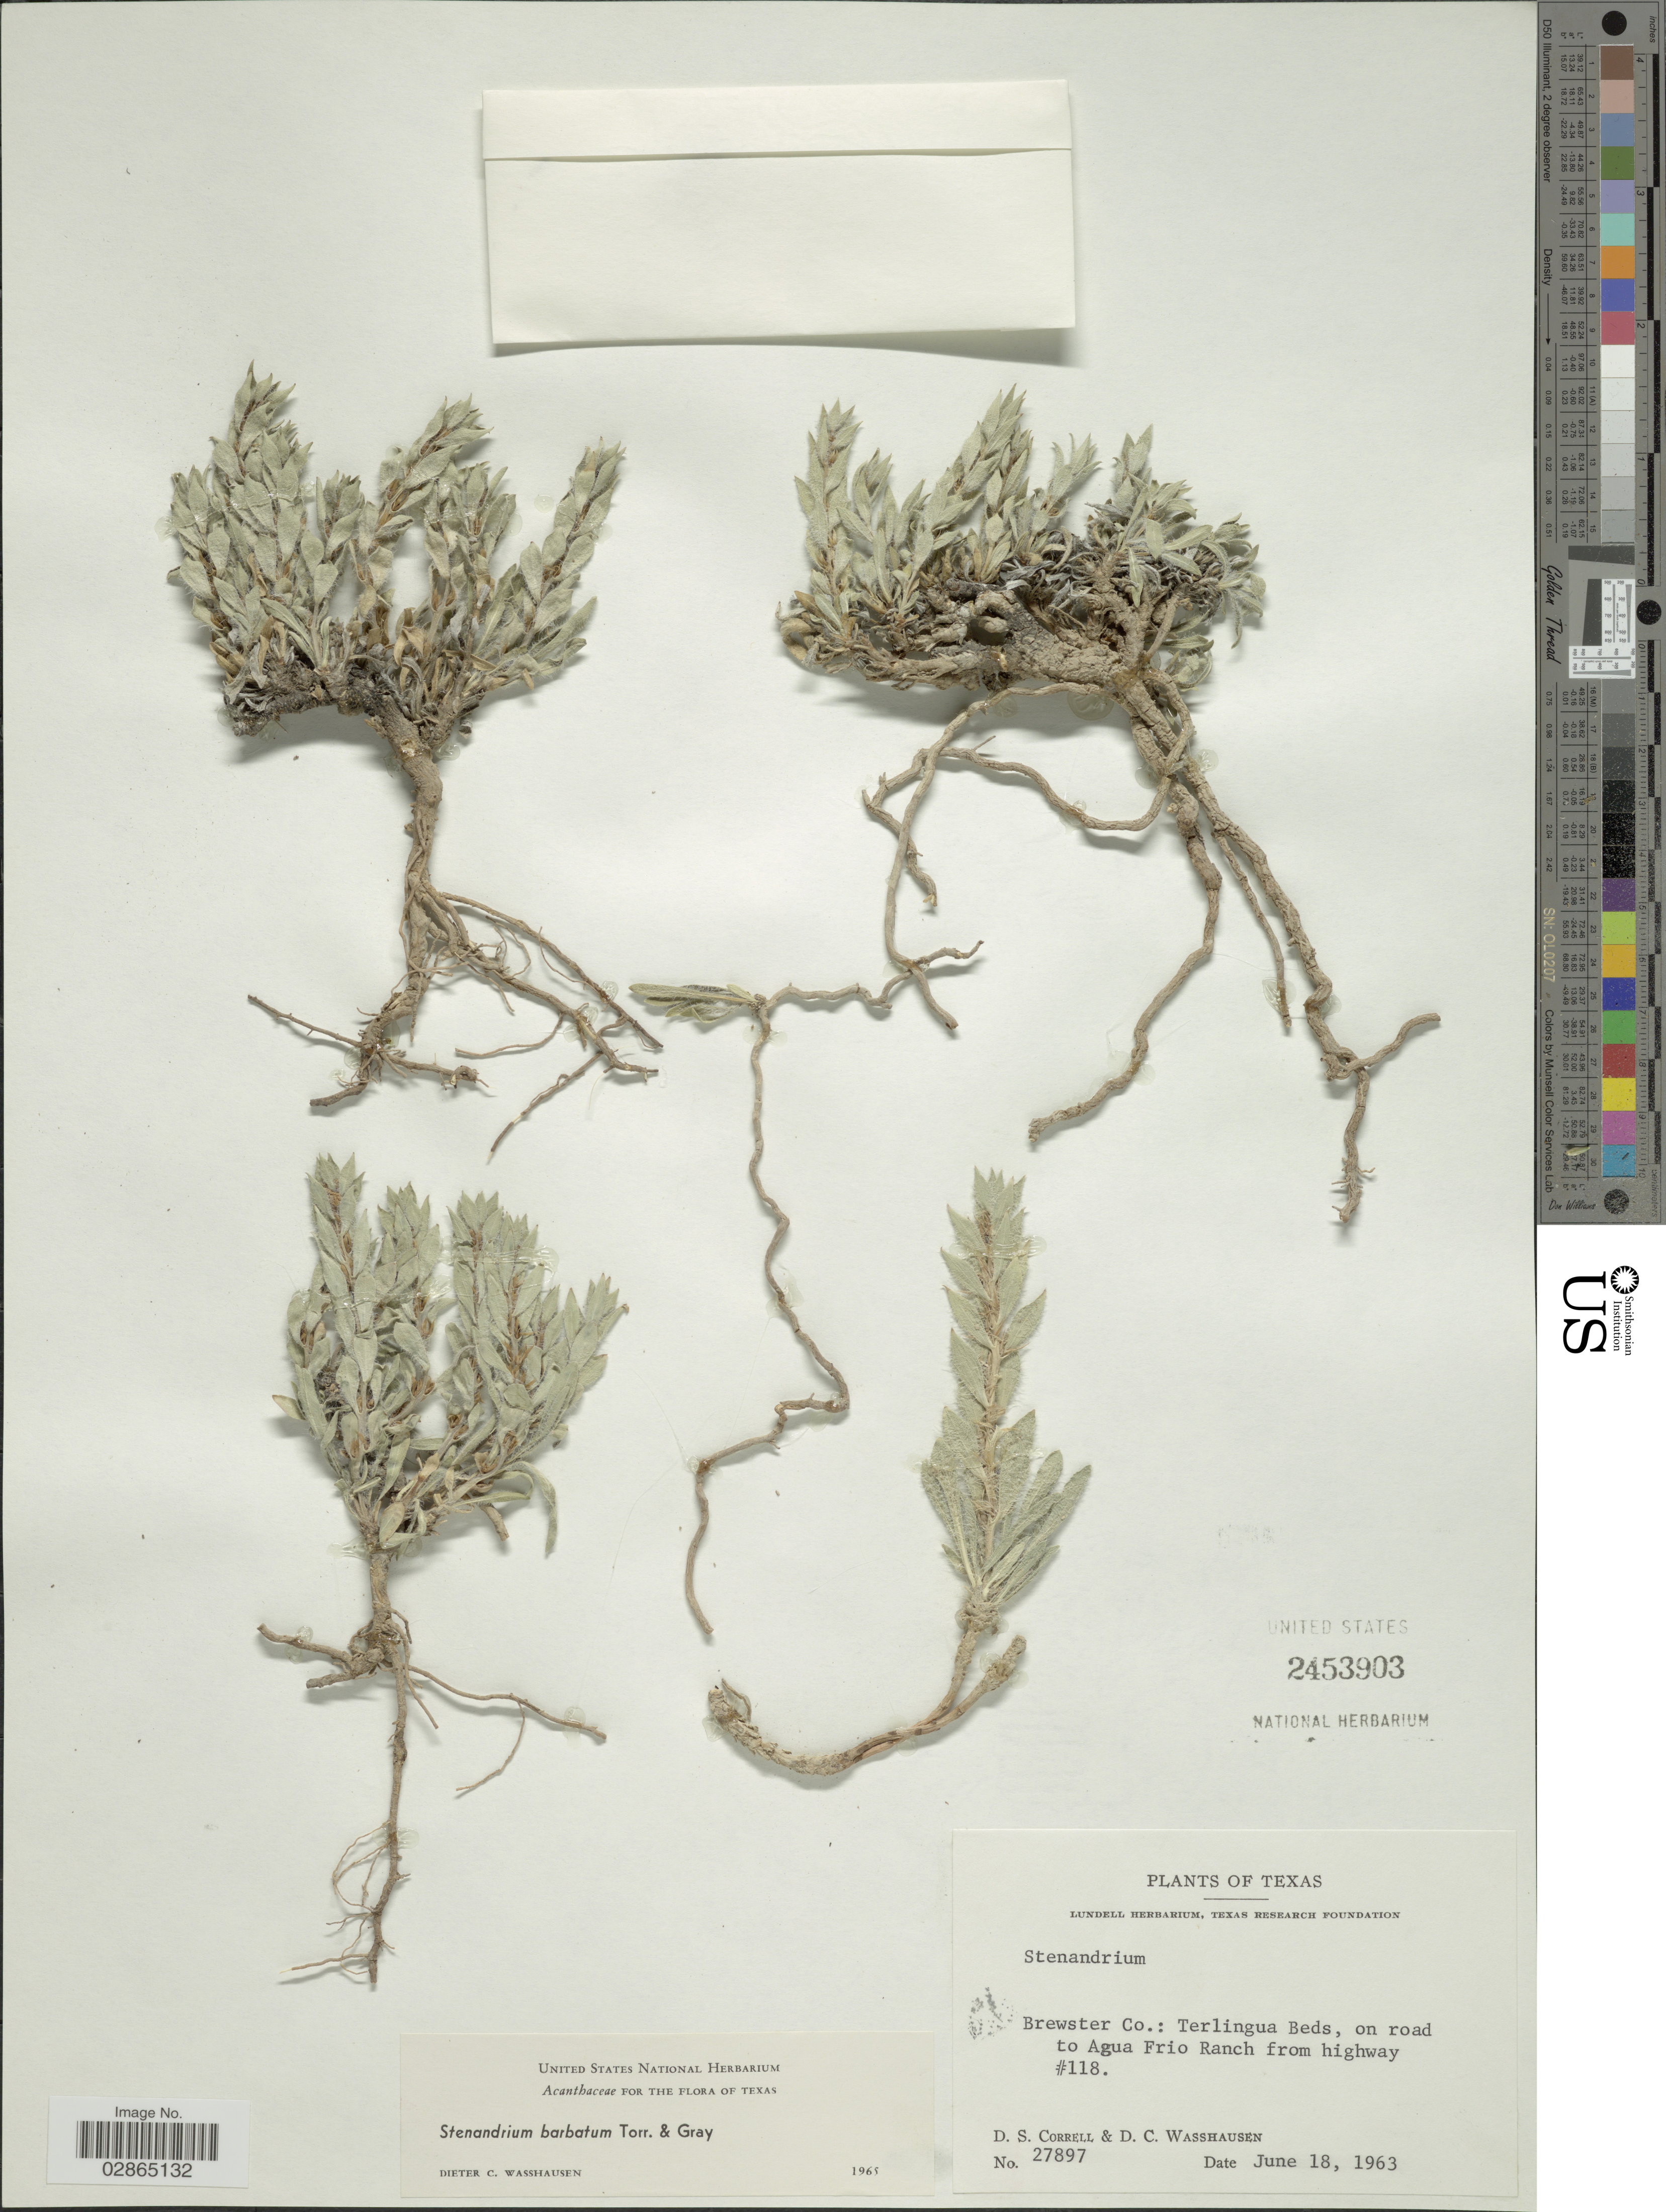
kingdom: Plantae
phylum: Tracheophyta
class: Magnoliopsida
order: Lamiales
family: Acanthaceae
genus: Stenandrium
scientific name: Stenandrium barbatum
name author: Torr. & A. Gray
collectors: D. S. Correll & D. C. Wasshausen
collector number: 27897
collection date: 1963-06-18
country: United States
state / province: Texas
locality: Brewster Co.: Terlingua Beds, on road to Agua Frio Ranch from highway # 118.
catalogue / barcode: US 2453903